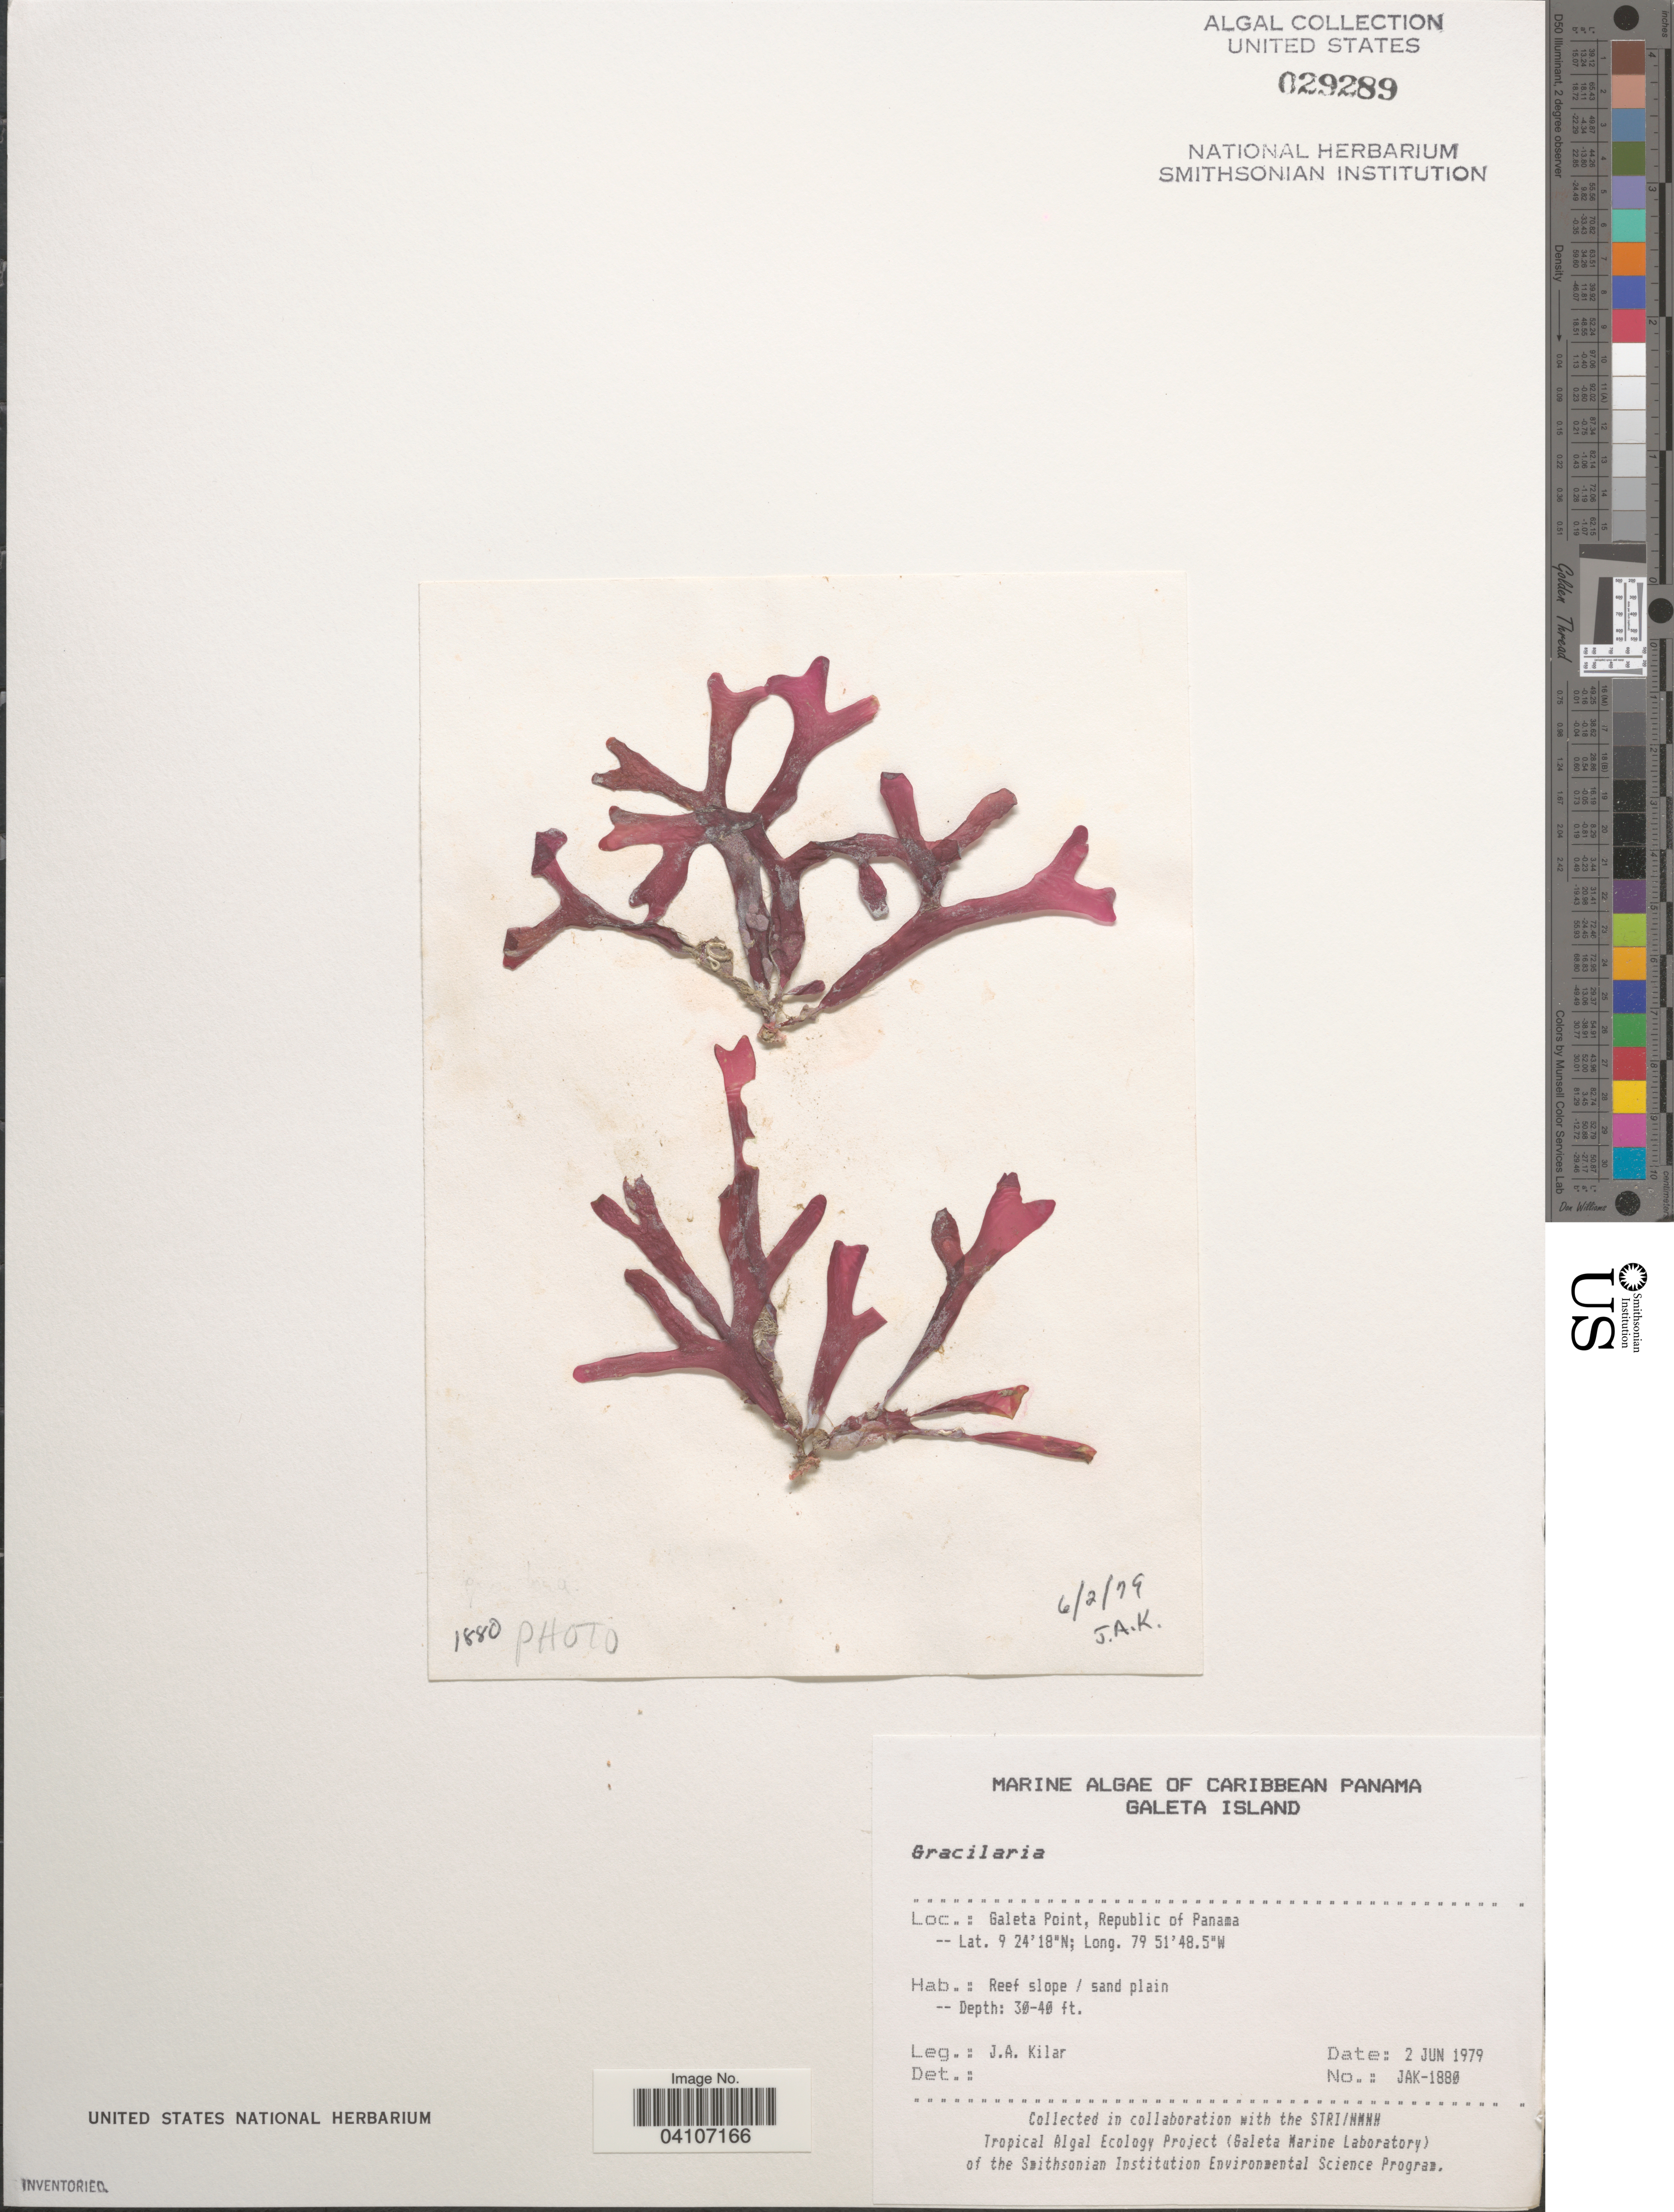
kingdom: Plantae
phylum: Rhodophyta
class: Florideophyceae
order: Gracilariales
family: Gracilariaceae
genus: Gracilaria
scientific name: Gracilaria sp.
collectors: J. A. Kilar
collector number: JAK-1880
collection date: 1979-06-02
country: Panama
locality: Caribbean Panama. Galeta Island. Galeta Point, Republic of Panama.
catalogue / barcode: US 29289